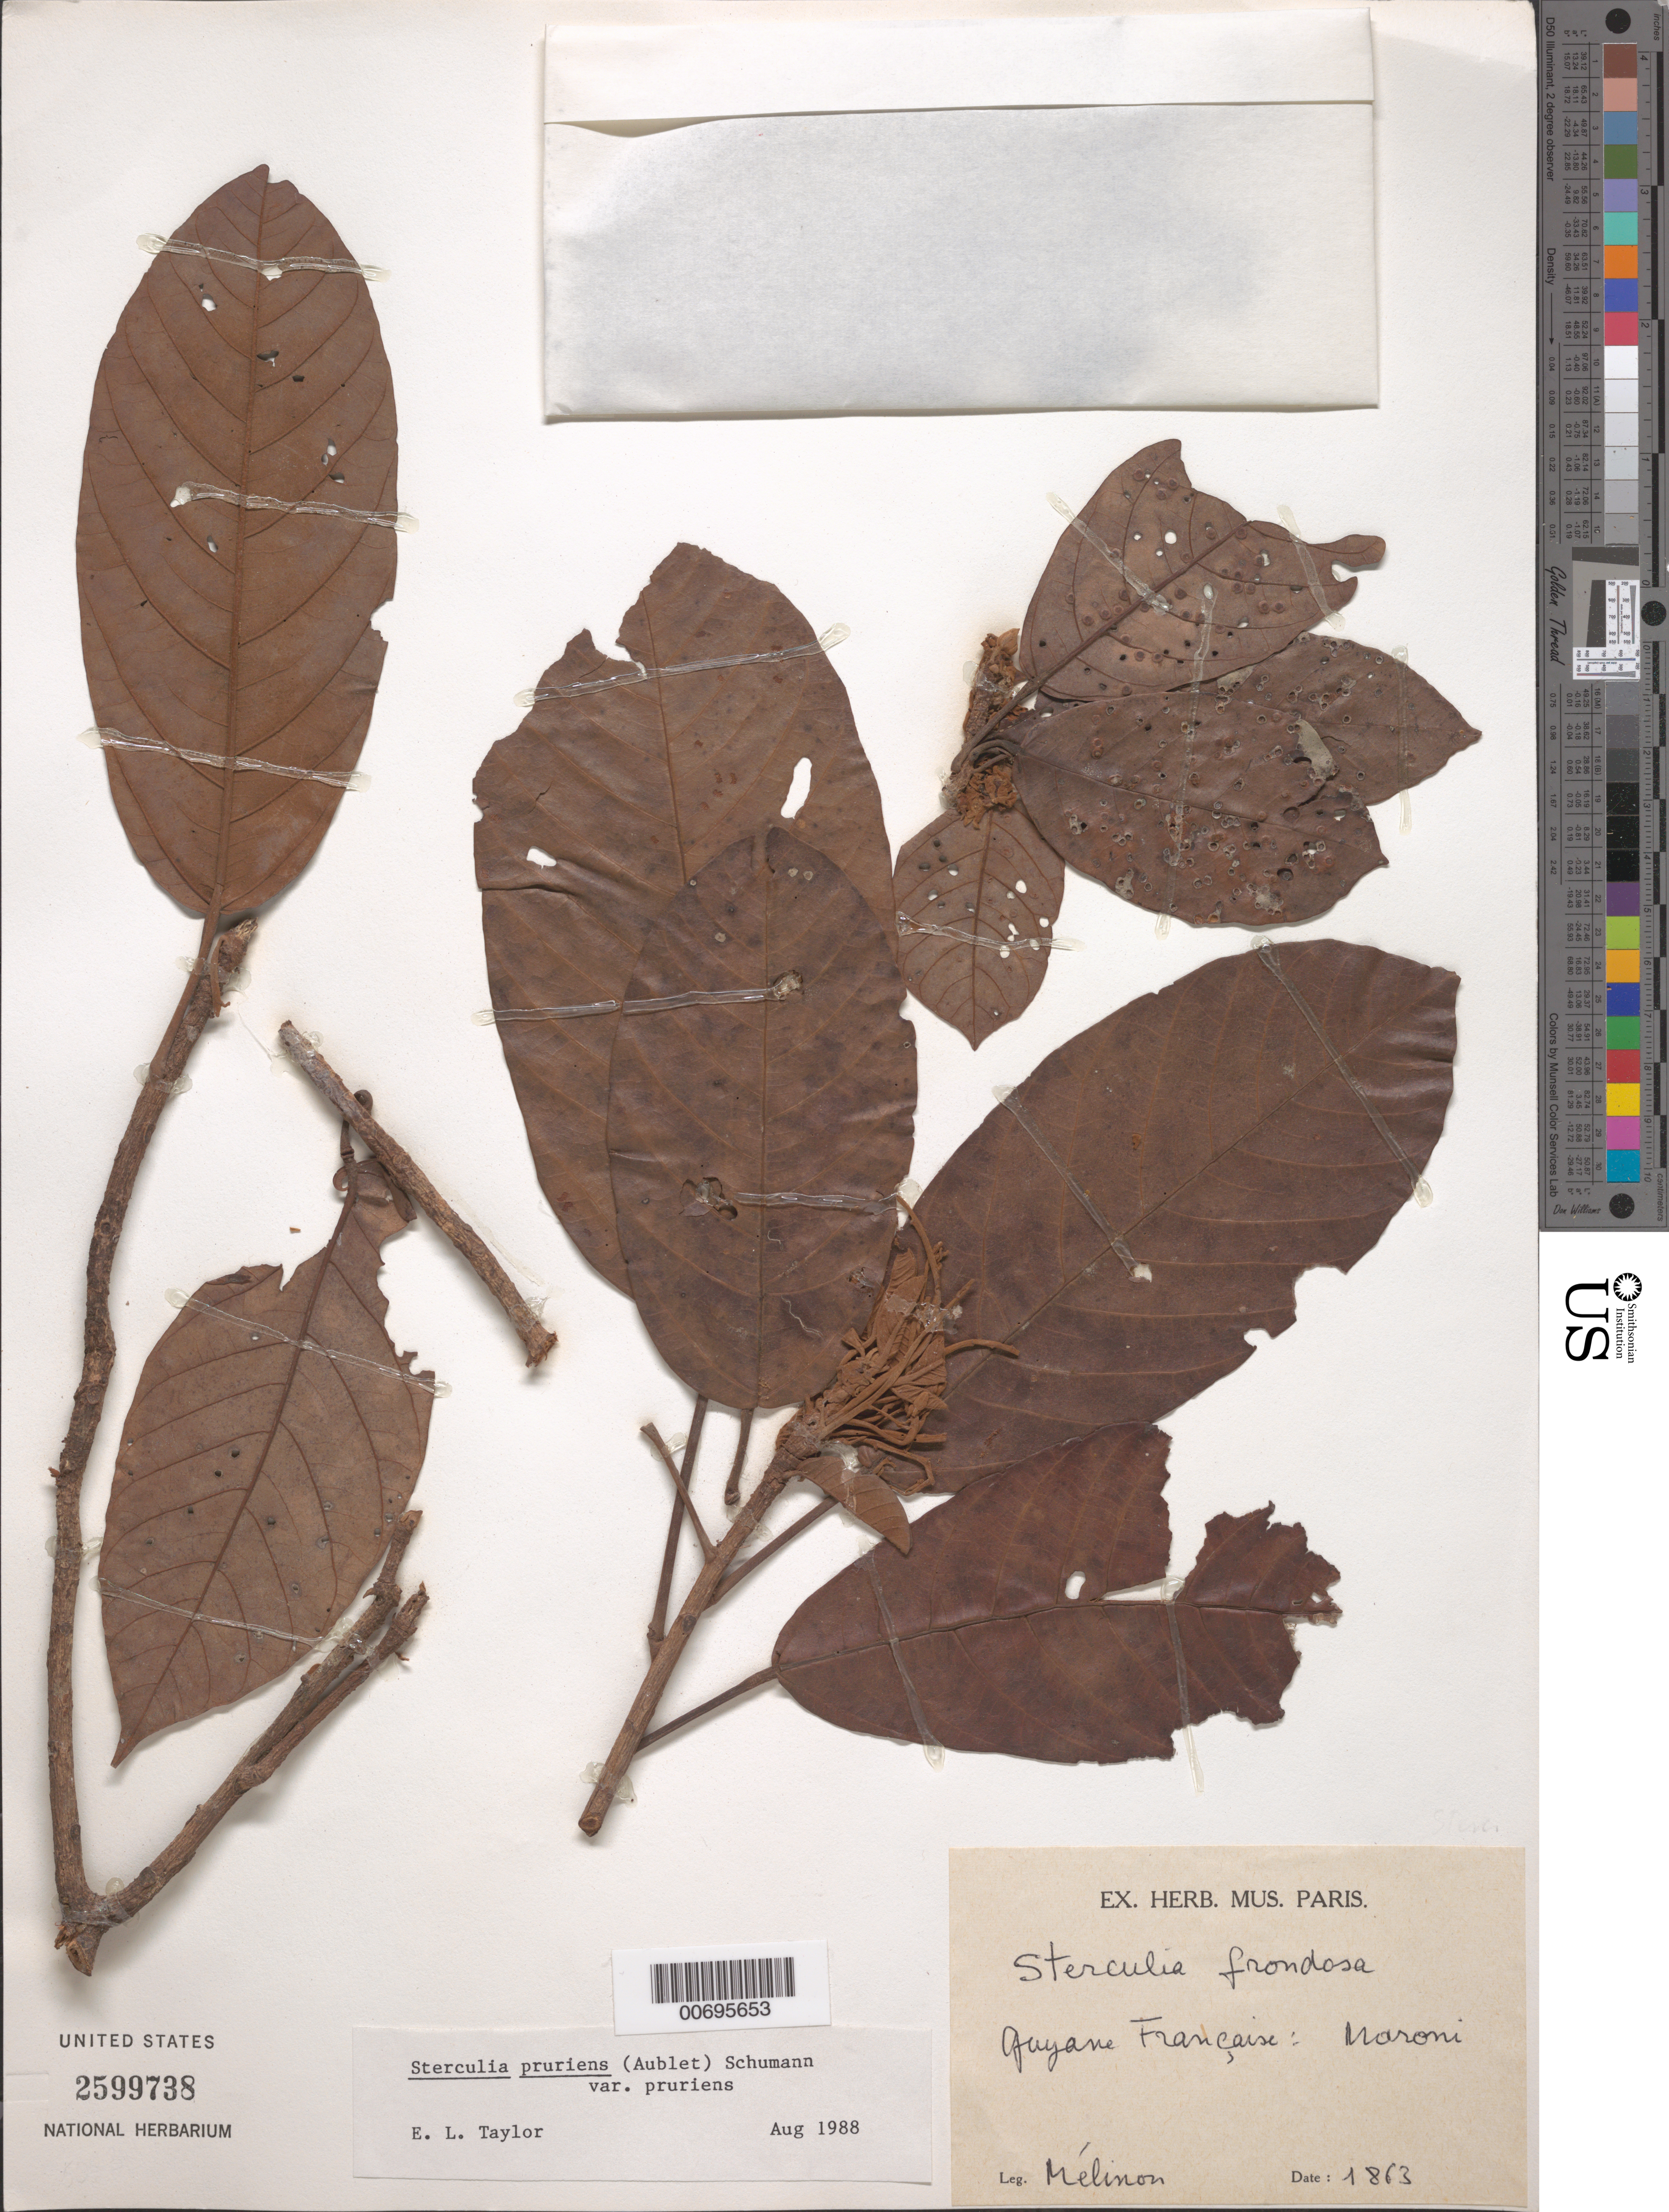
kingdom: Plantae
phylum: Tracheophyta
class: Magnoliopsida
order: Malvales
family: Malvaceae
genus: Sterculia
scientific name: Sterculia pruriens var. pruriens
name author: (Aubl.) K. Schum.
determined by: Taylor, E. L.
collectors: E. Mélinon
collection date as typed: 1863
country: French Guiana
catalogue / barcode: US 2599738